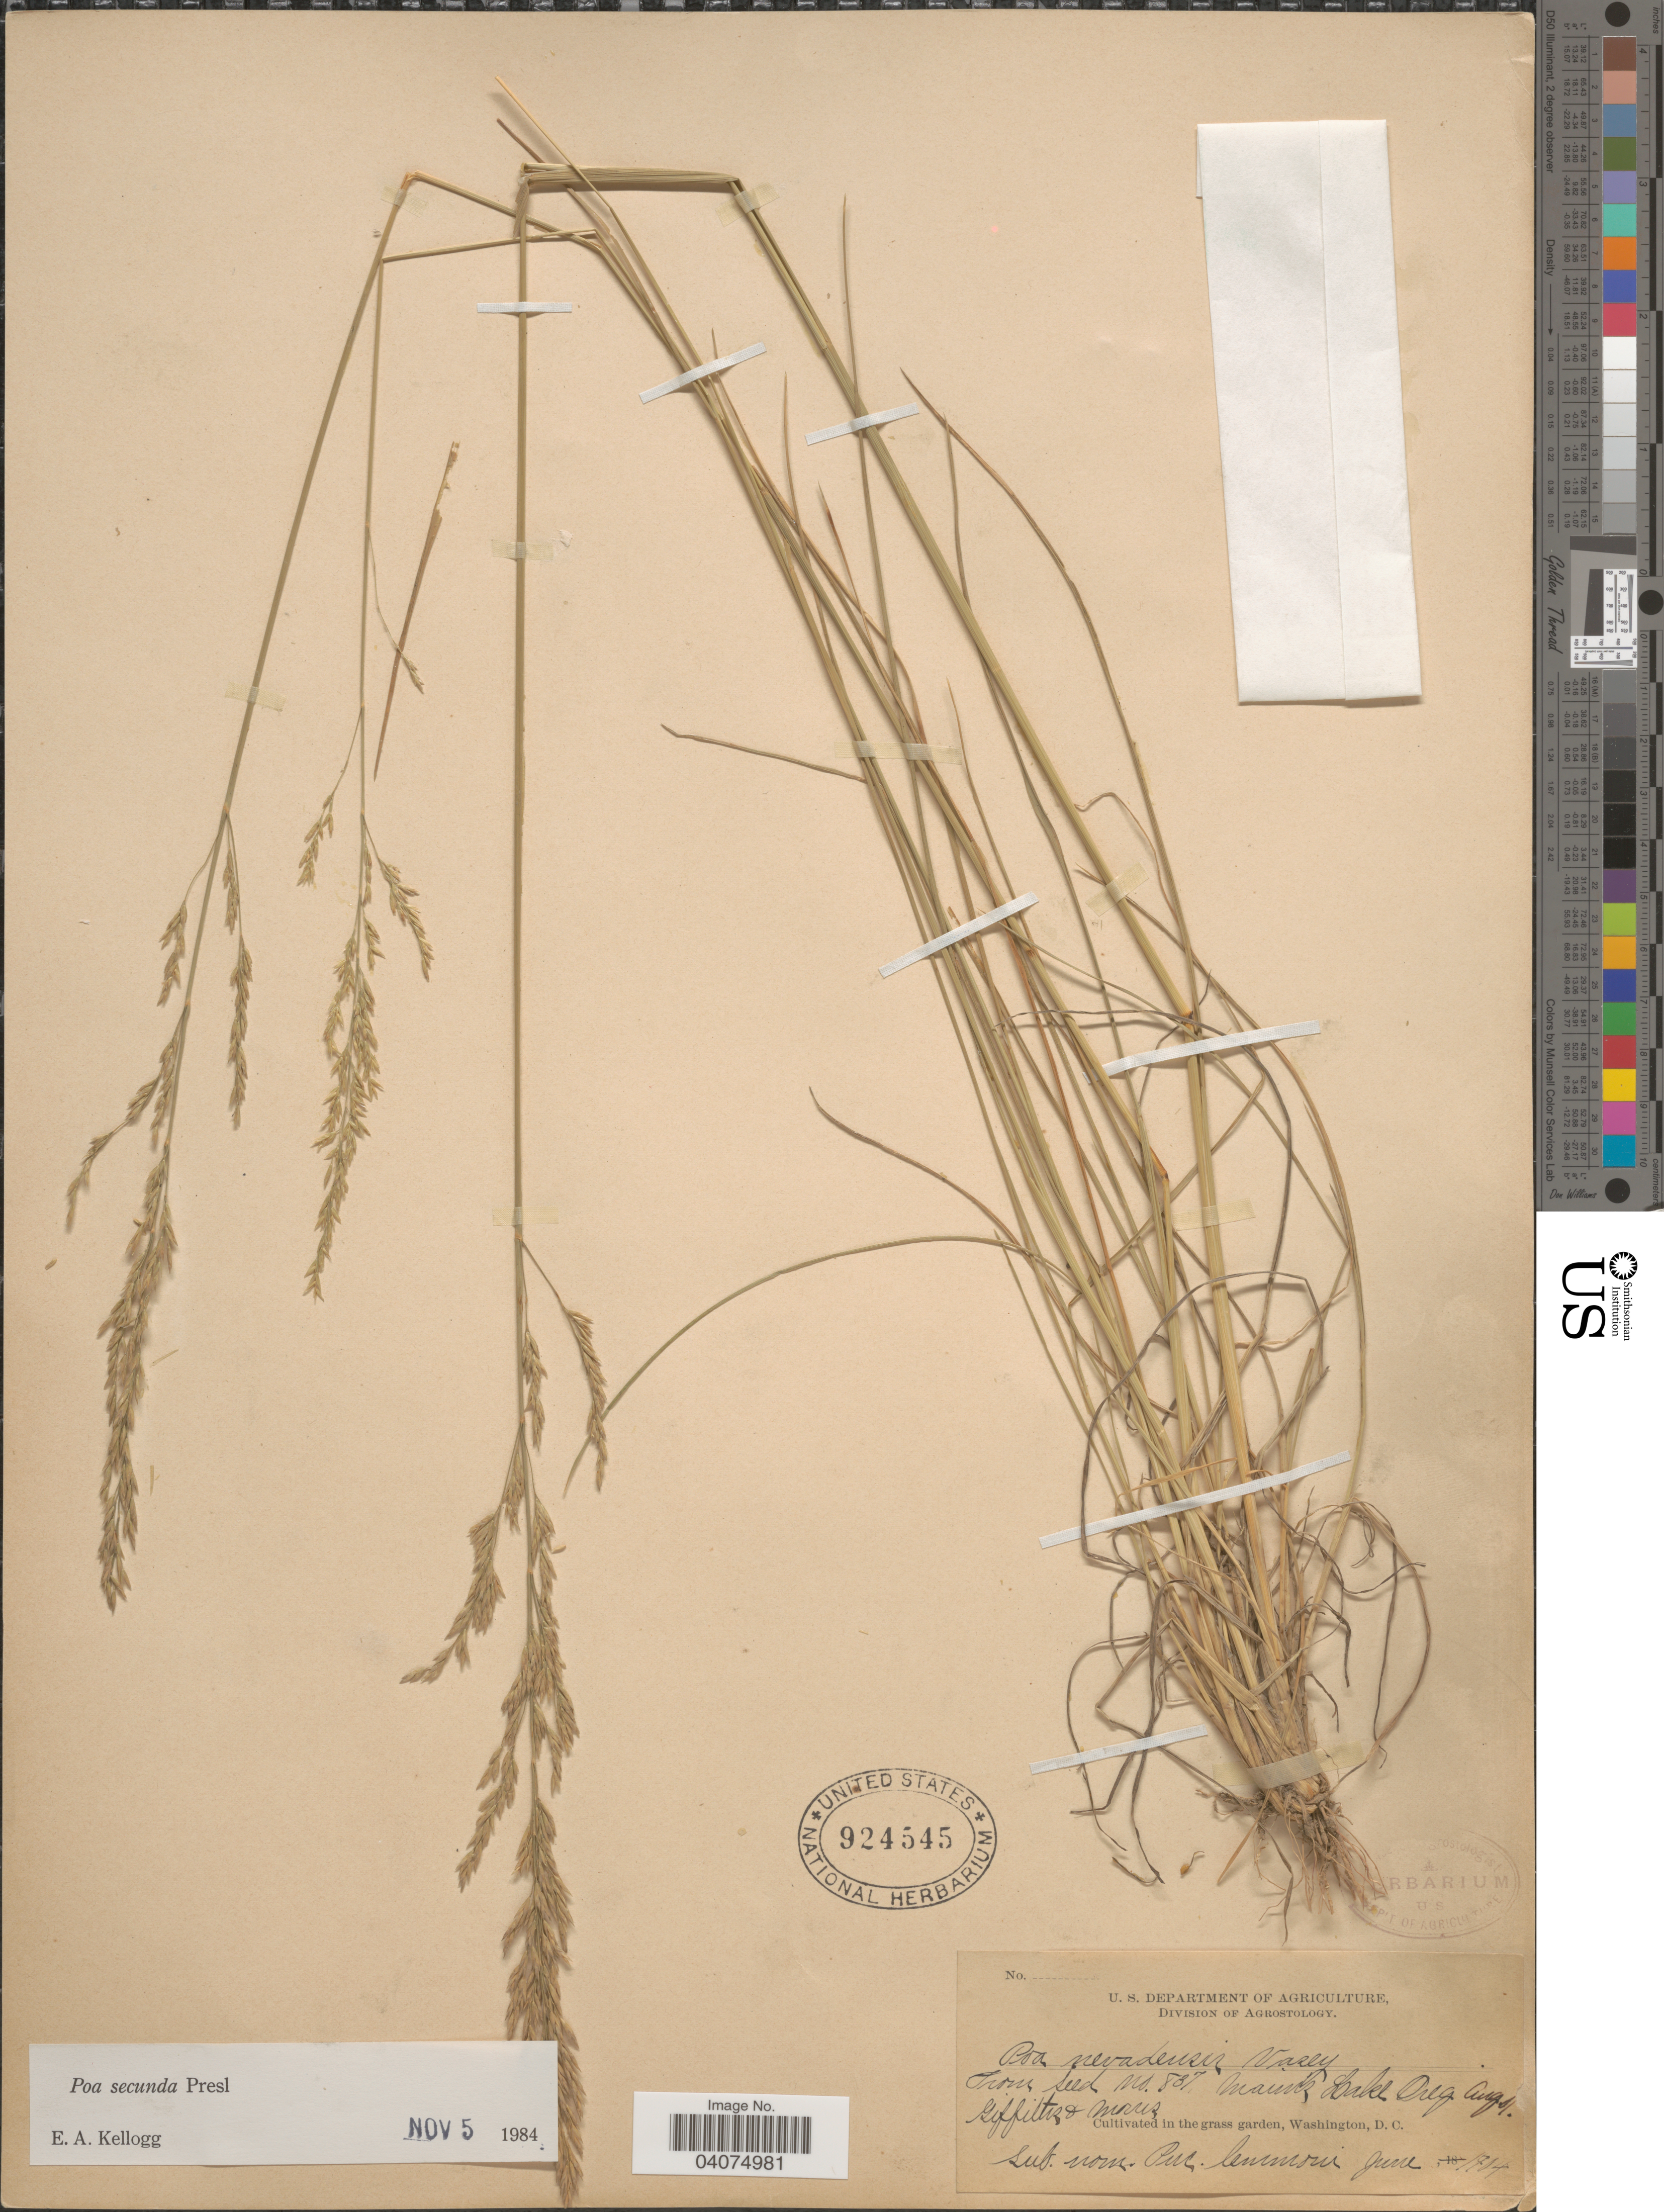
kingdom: Plantae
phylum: Tracheophyta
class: Liliopsida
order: Poales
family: Poaceae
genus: Poa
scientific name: Poa secunda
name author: J. Presl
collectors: -- Griffiths & Morris, --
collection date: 1904-06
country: United States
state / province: District of Columbia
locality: In the grass garden, Washington, D.C.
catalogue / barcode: US 924545